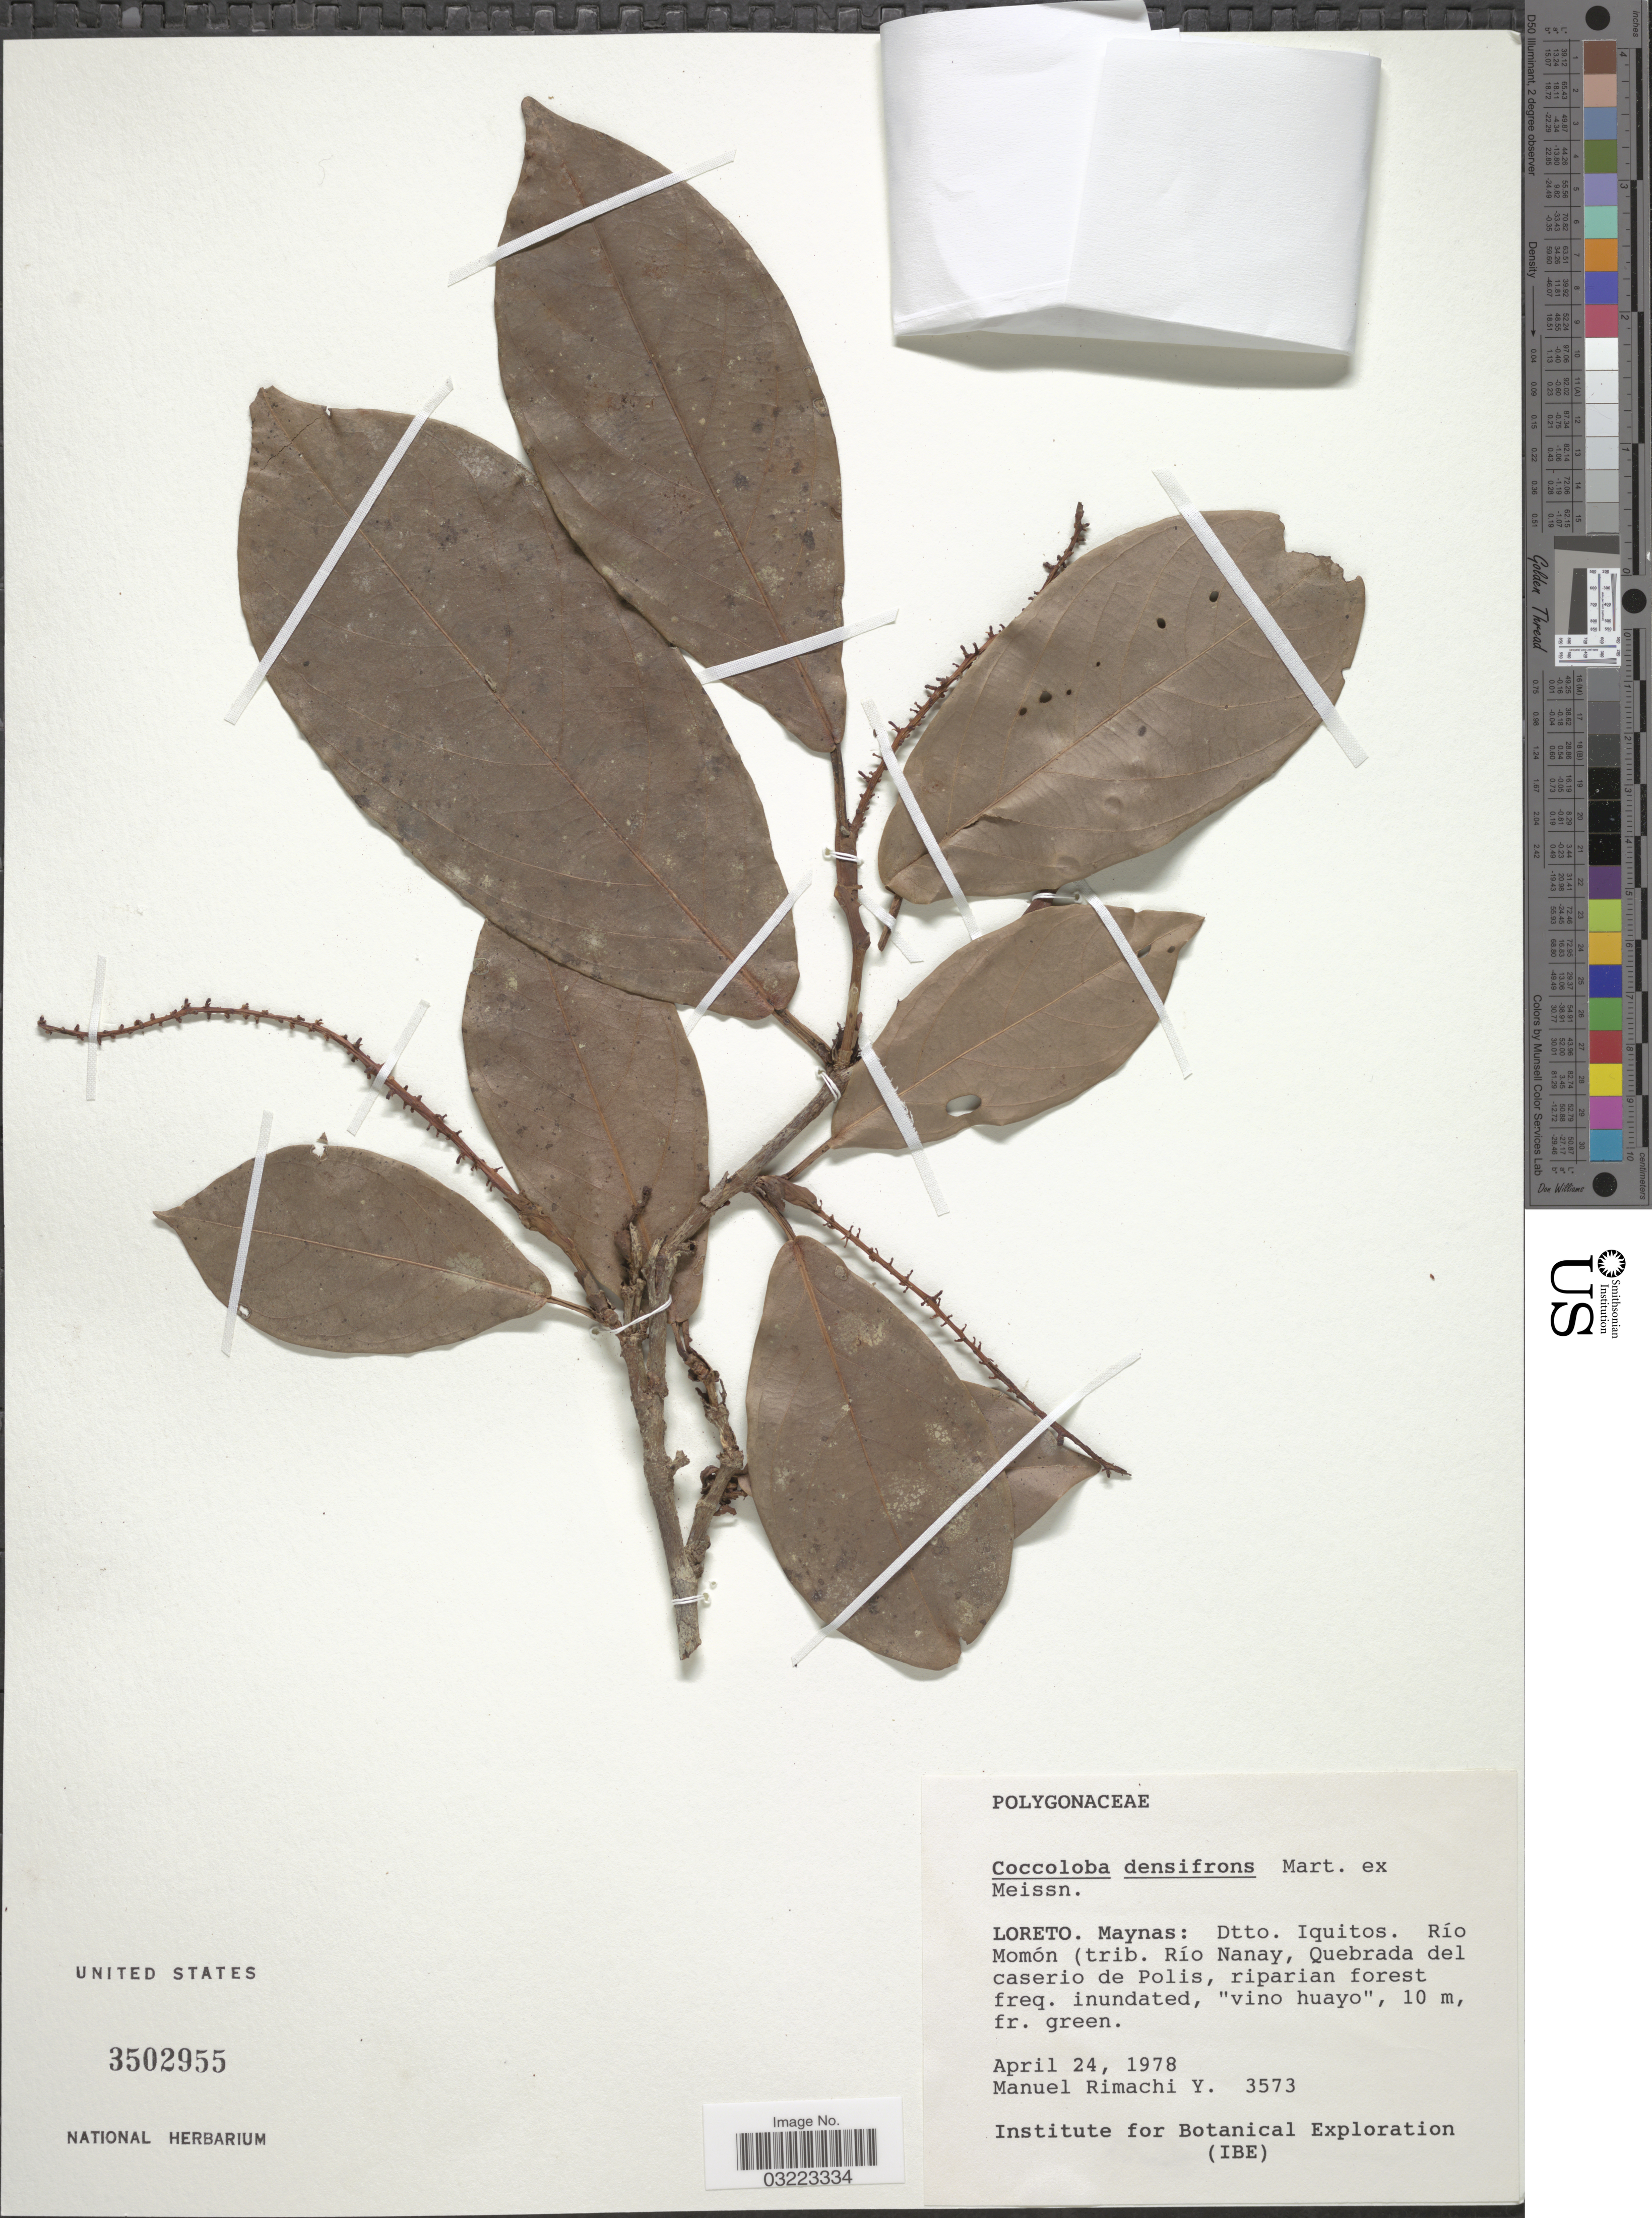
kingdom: Plantae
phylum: Tracheophyta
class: Magnoliopsida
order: Caryophyllales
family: Polygonaceae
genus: Coccoloba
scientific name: Coccoloba densifrons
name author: Mart. ex Meisn.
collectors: M. Rimachi Y.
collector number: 3573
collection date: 1978-04-24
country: Peru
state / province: Loreto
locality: Maynas: Dtto. Iquitos. Río Momón (trib. Río Nanay, Quebrada del caserio de Polis.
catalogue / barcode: US 3502955